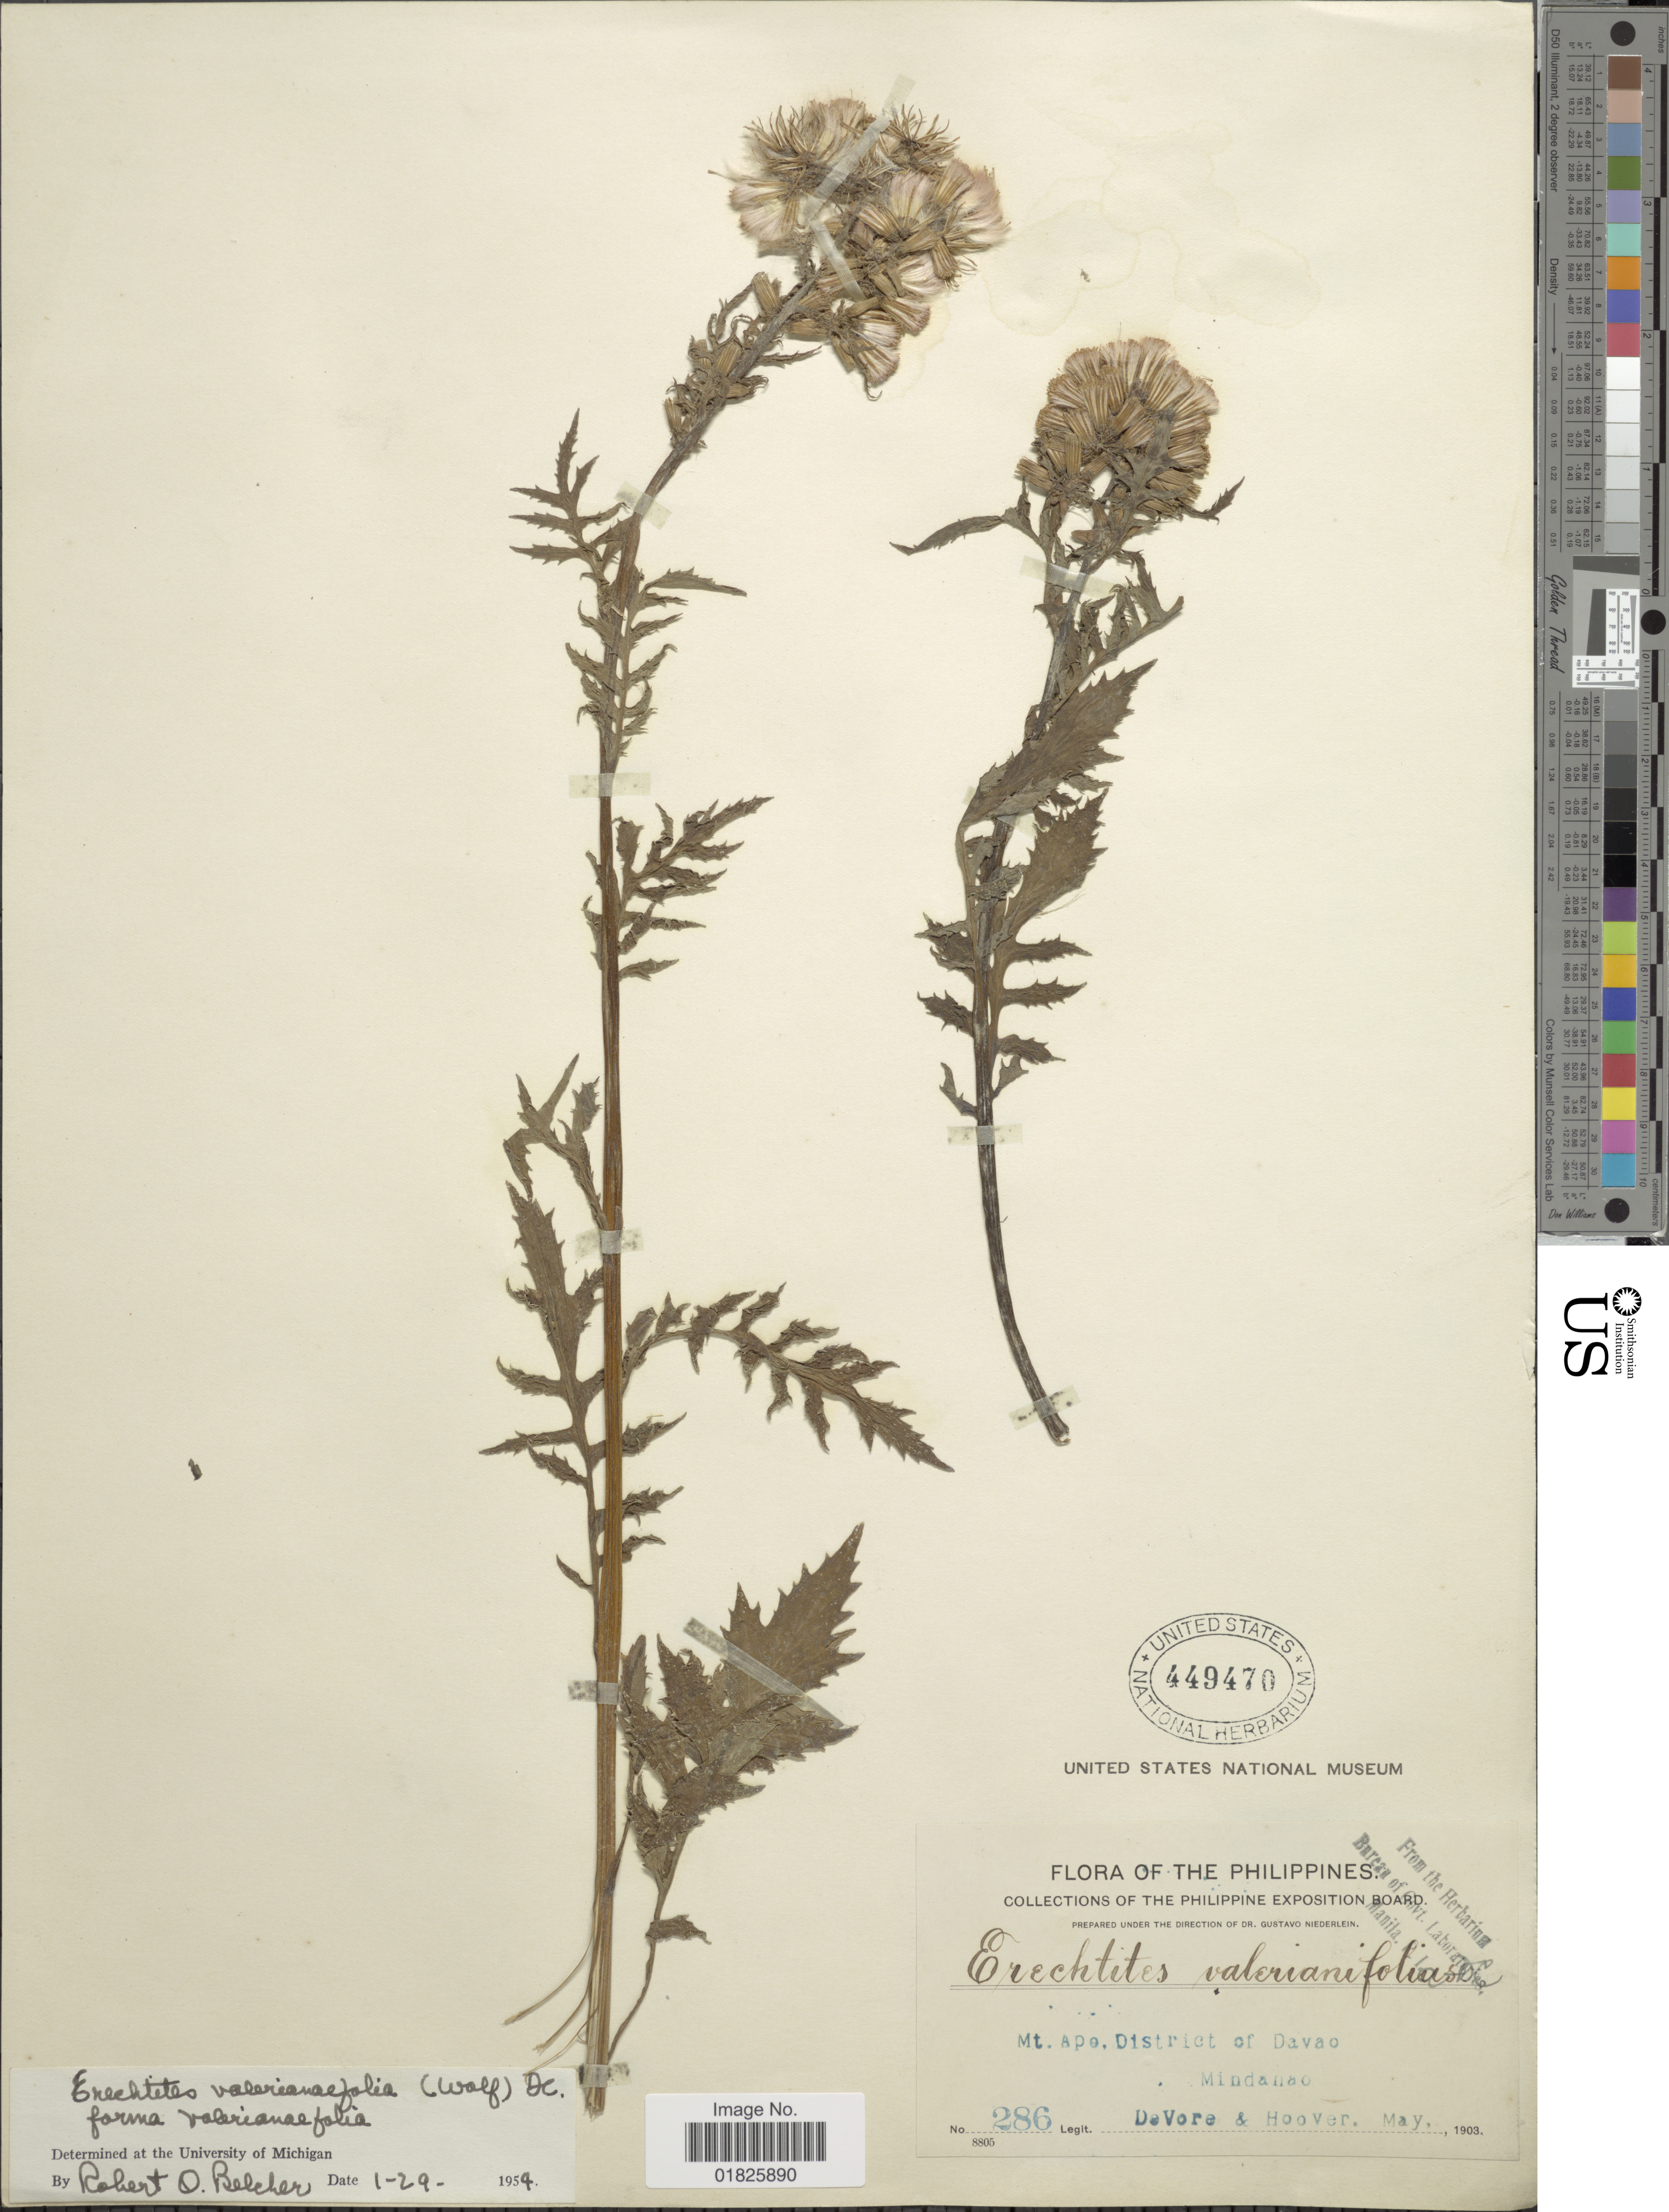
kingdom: Plantae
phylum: Tracheophyta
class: Magnoliopsida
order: Asterales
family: Asteraceae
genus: Erechtites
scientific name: Erechtites valerianifolius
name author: (Link ex Spreng.) DC.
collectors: B. F. DeVore & -- Hoover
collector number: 286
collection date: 1903-05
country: Philippines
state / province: Davao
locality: Mt. Apo, Mindanao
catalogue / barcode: US 449470